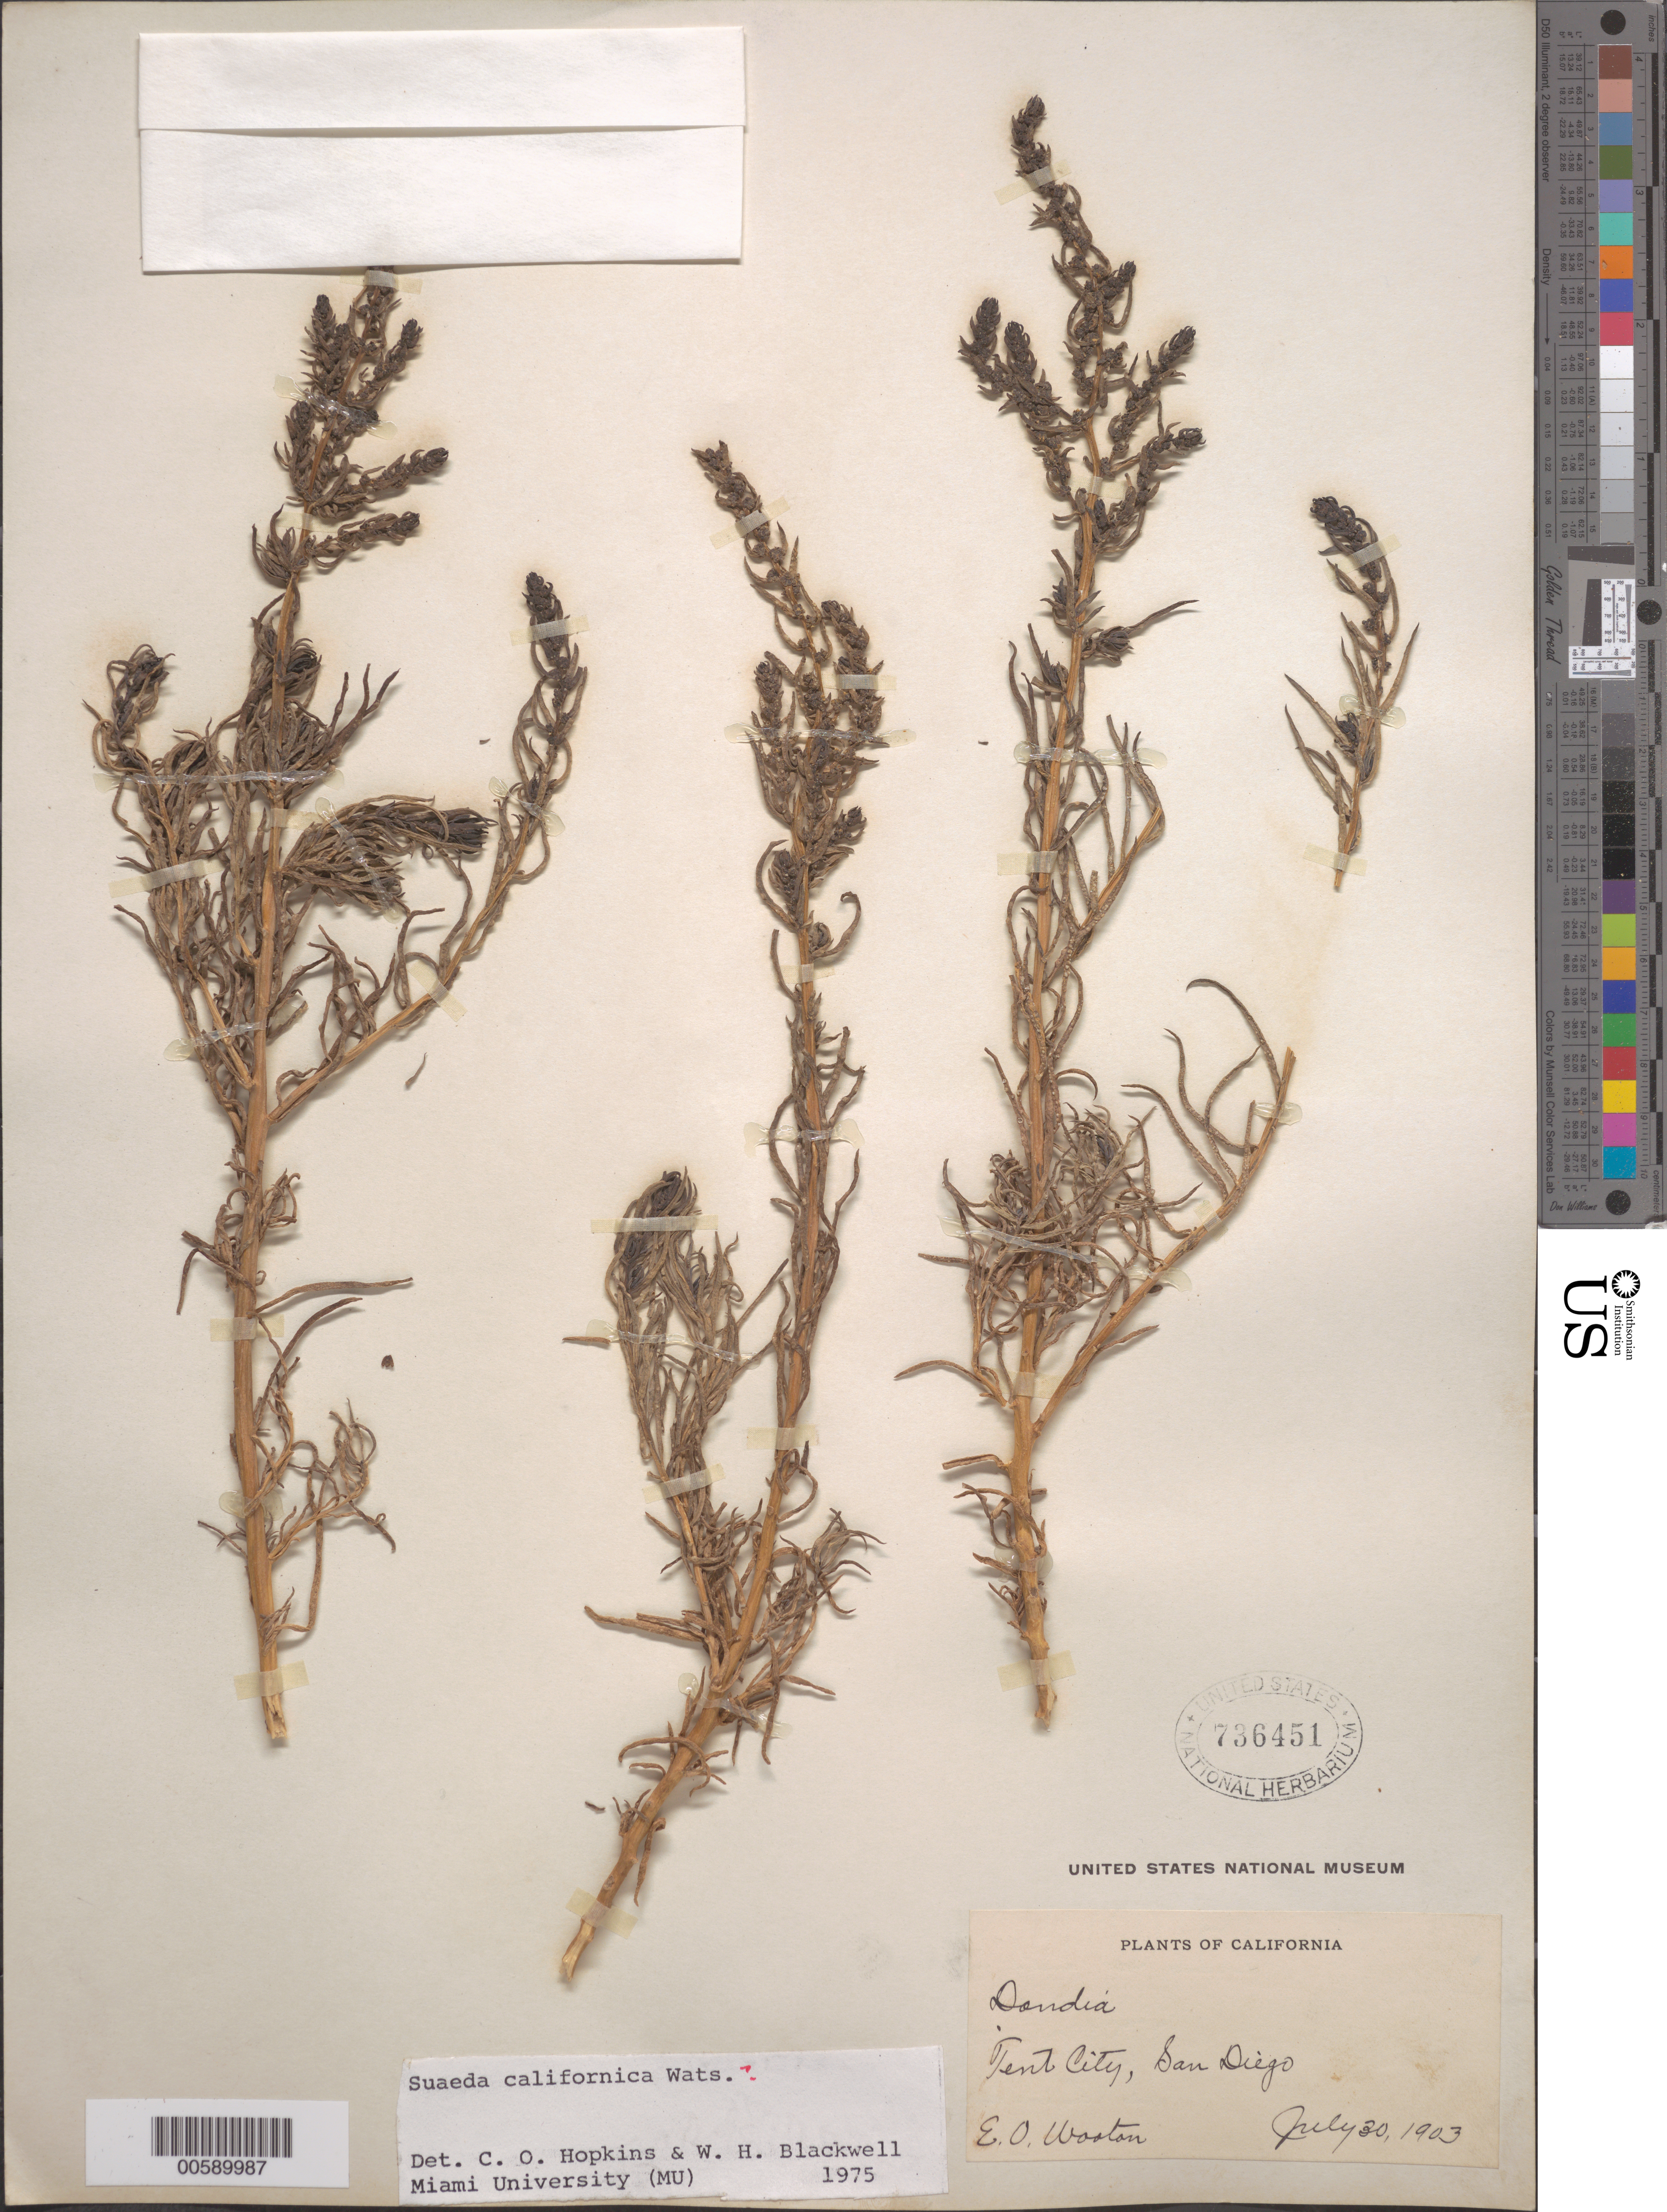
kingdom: Plantae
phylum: Tracheophyta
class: Magnoliopsida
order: Caryophyllales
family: Amaranthaceae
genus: Suaeda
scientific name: Suaeda californica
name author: S. Watson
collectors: E. O. Wooton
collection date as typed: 30 Jul 1903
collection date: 1903-07-30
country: United States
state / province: California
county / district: San Diego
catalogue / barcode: US 736451